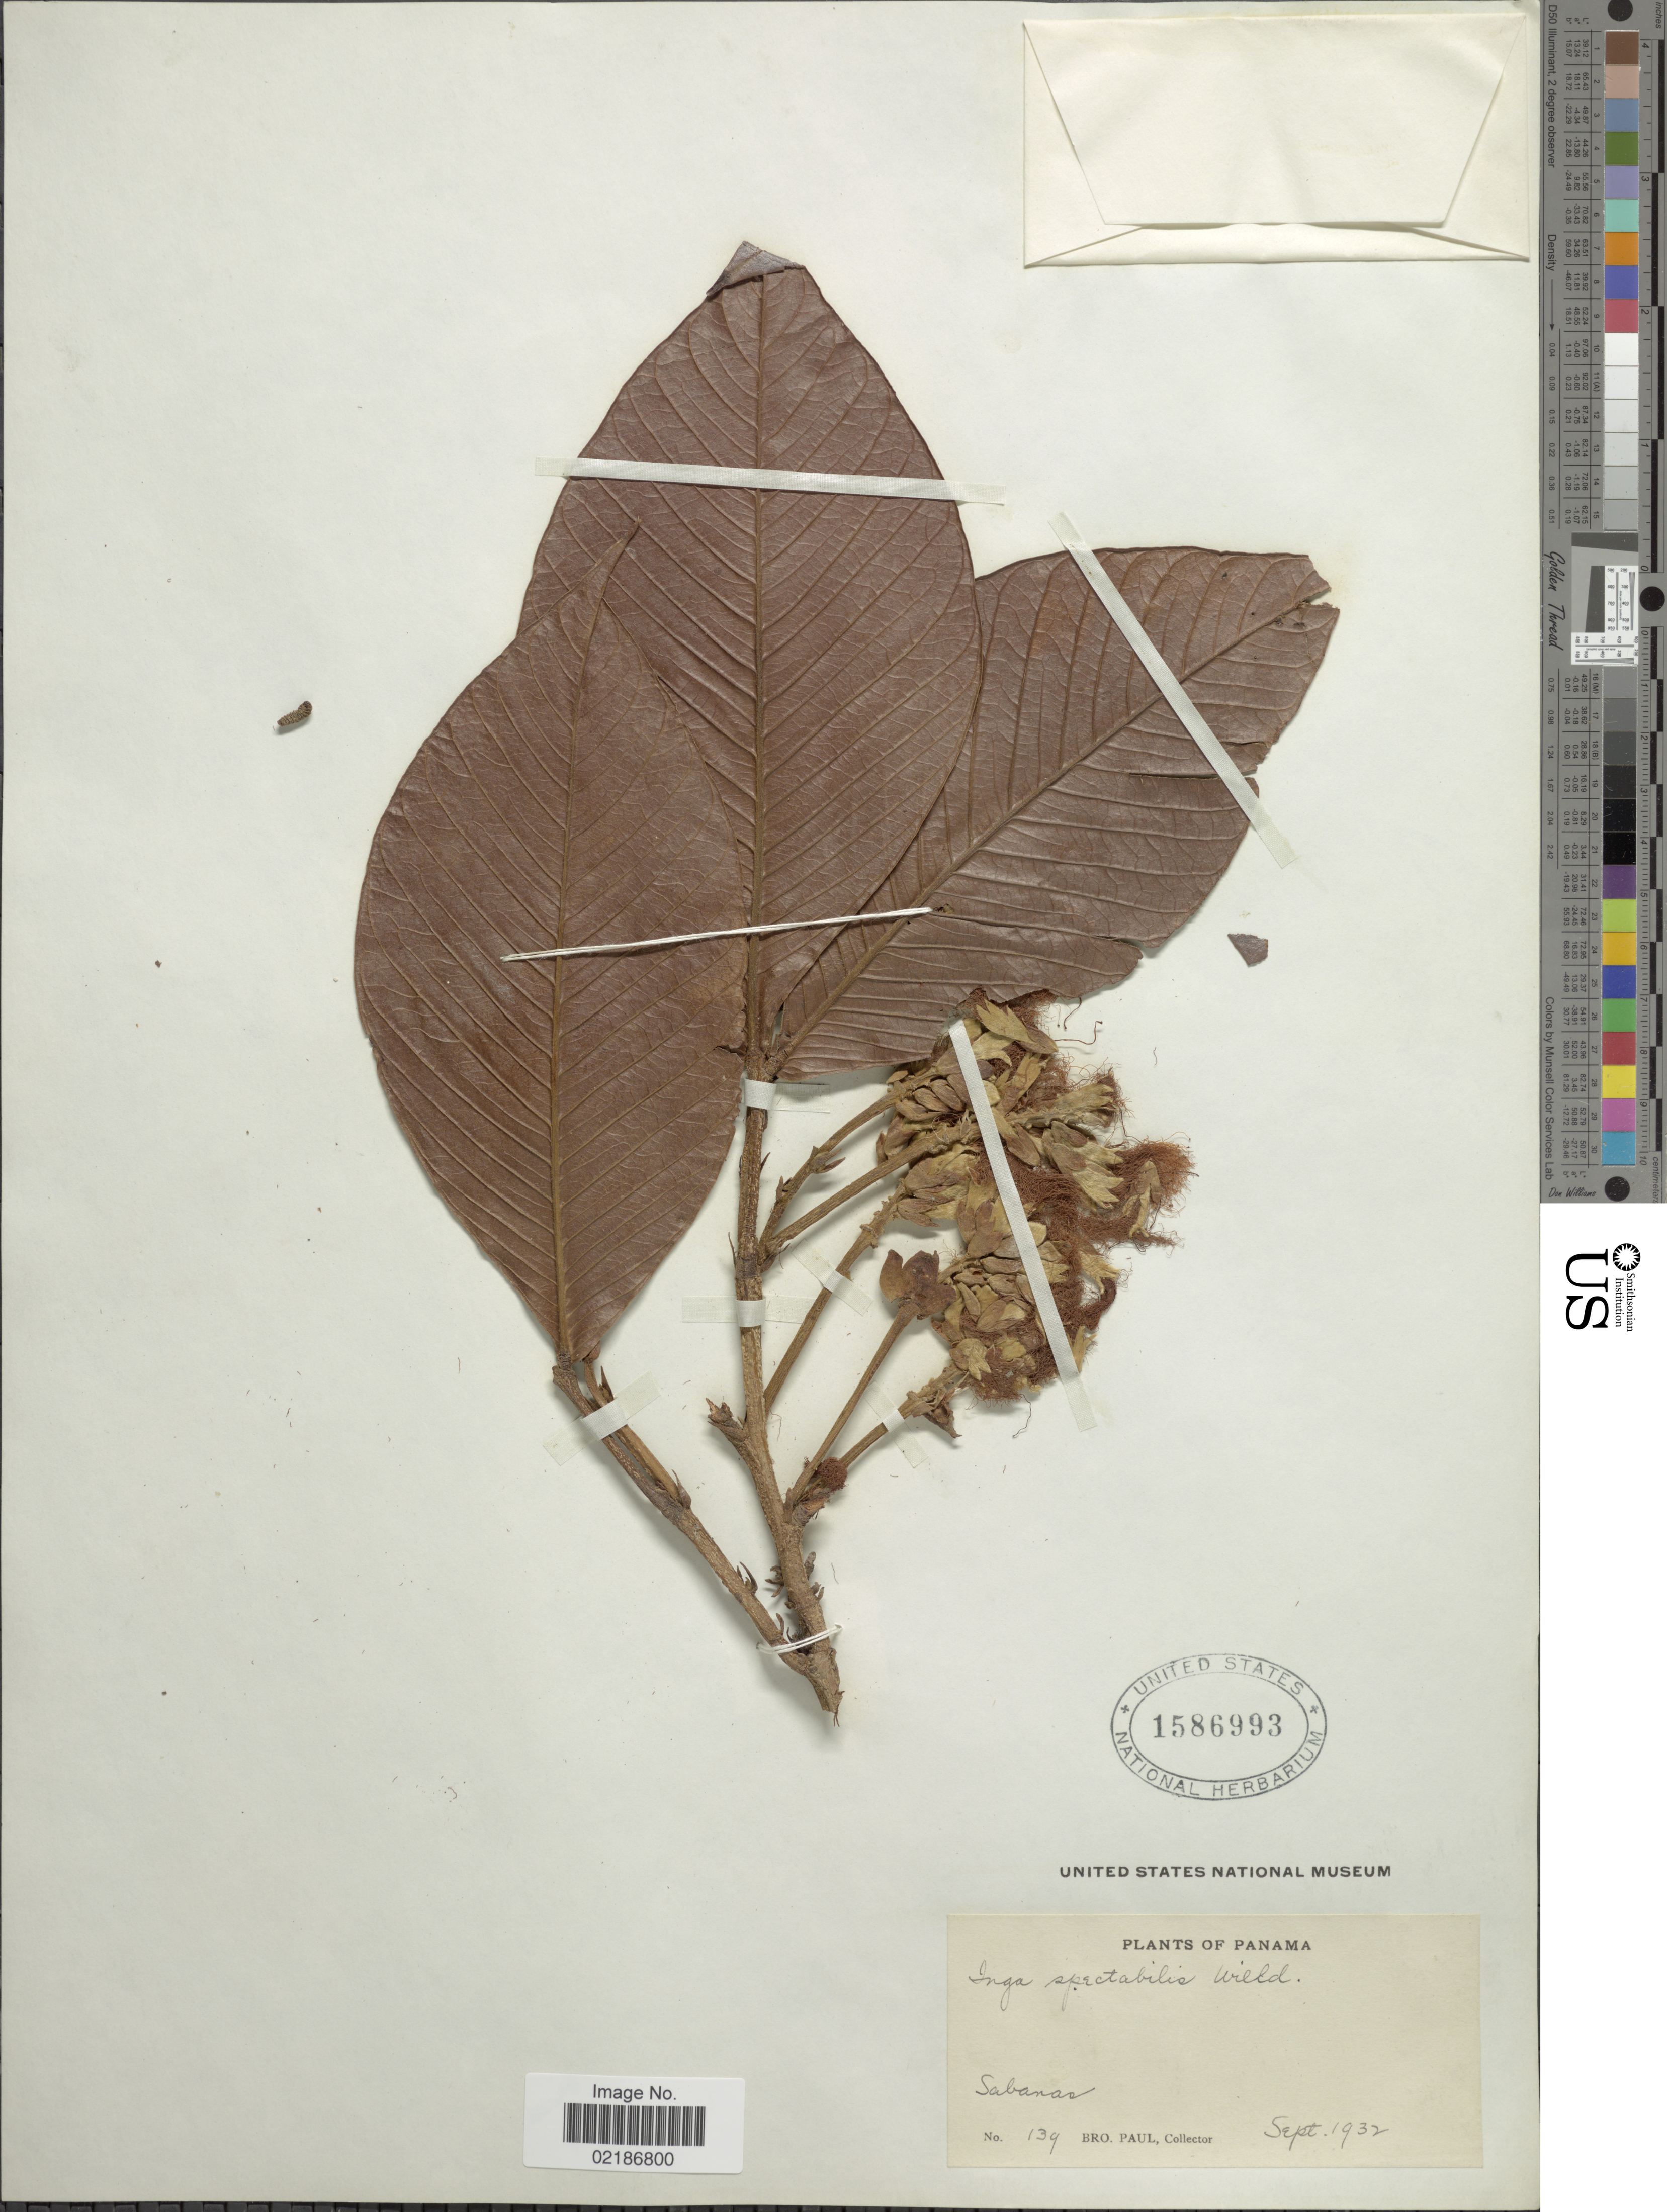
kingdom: Plantae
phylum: Tracheophyta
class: Magnoliopsida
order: Fabales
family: Fabaceae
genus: Inga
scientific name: Inga spectabilis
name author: (Vahl) Willd.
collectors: B. Paul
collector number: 139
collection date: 1932-09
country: Panama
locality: Sabanas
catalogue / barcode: US 1586993